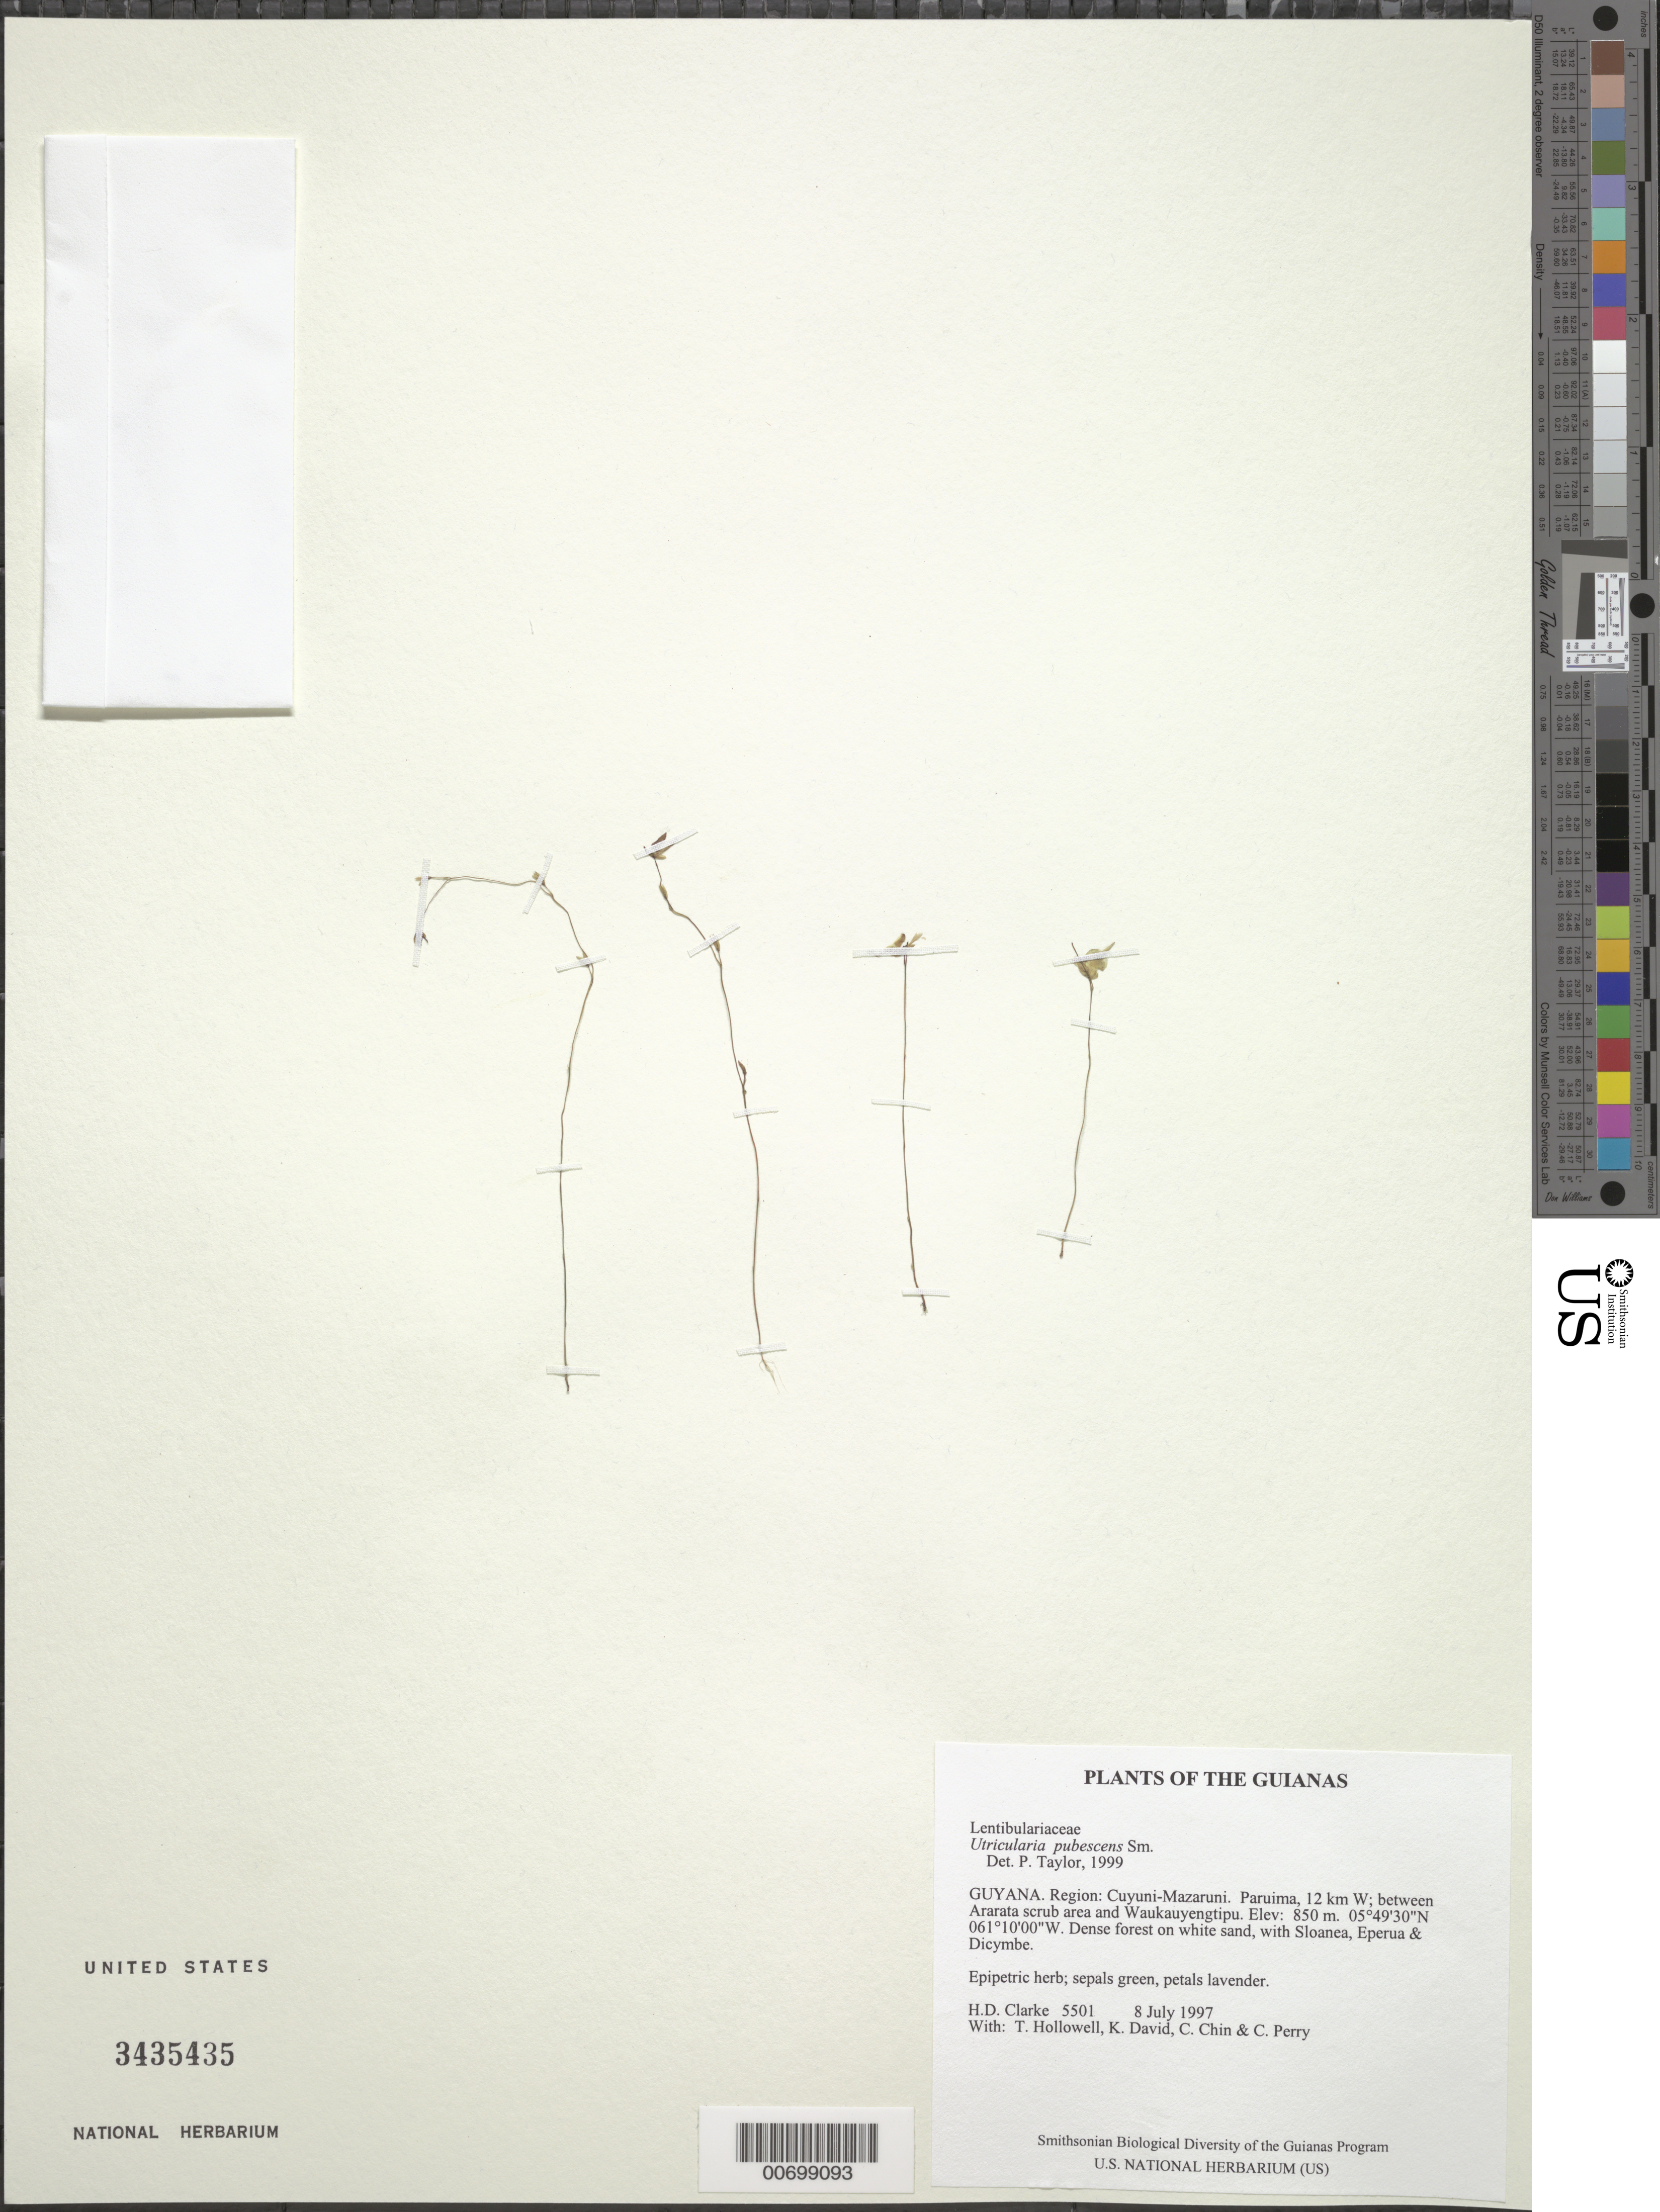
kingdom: Plantae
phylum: Tracheophyta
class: Magnoliopsida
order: Lamiales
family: Lentibulariaceae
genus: Utricularia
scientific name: Utricularia pubescens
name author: Sm.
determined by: Taylor, P.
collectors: H. D. Clarke, T. Hollowell, K. David, C. Chin & C. Perry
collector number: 5501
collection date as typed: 8 July 1997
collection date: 1997-07-08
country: Guyana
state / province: Cuyuni-Mazaruni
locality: Paruima, 12 km W; between Ararata scrub area and Waukauyengtipu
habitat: Dense forest on white sand, with Sloanea, Eperua & Dicymbe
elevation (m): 850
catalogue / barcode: US 3435435